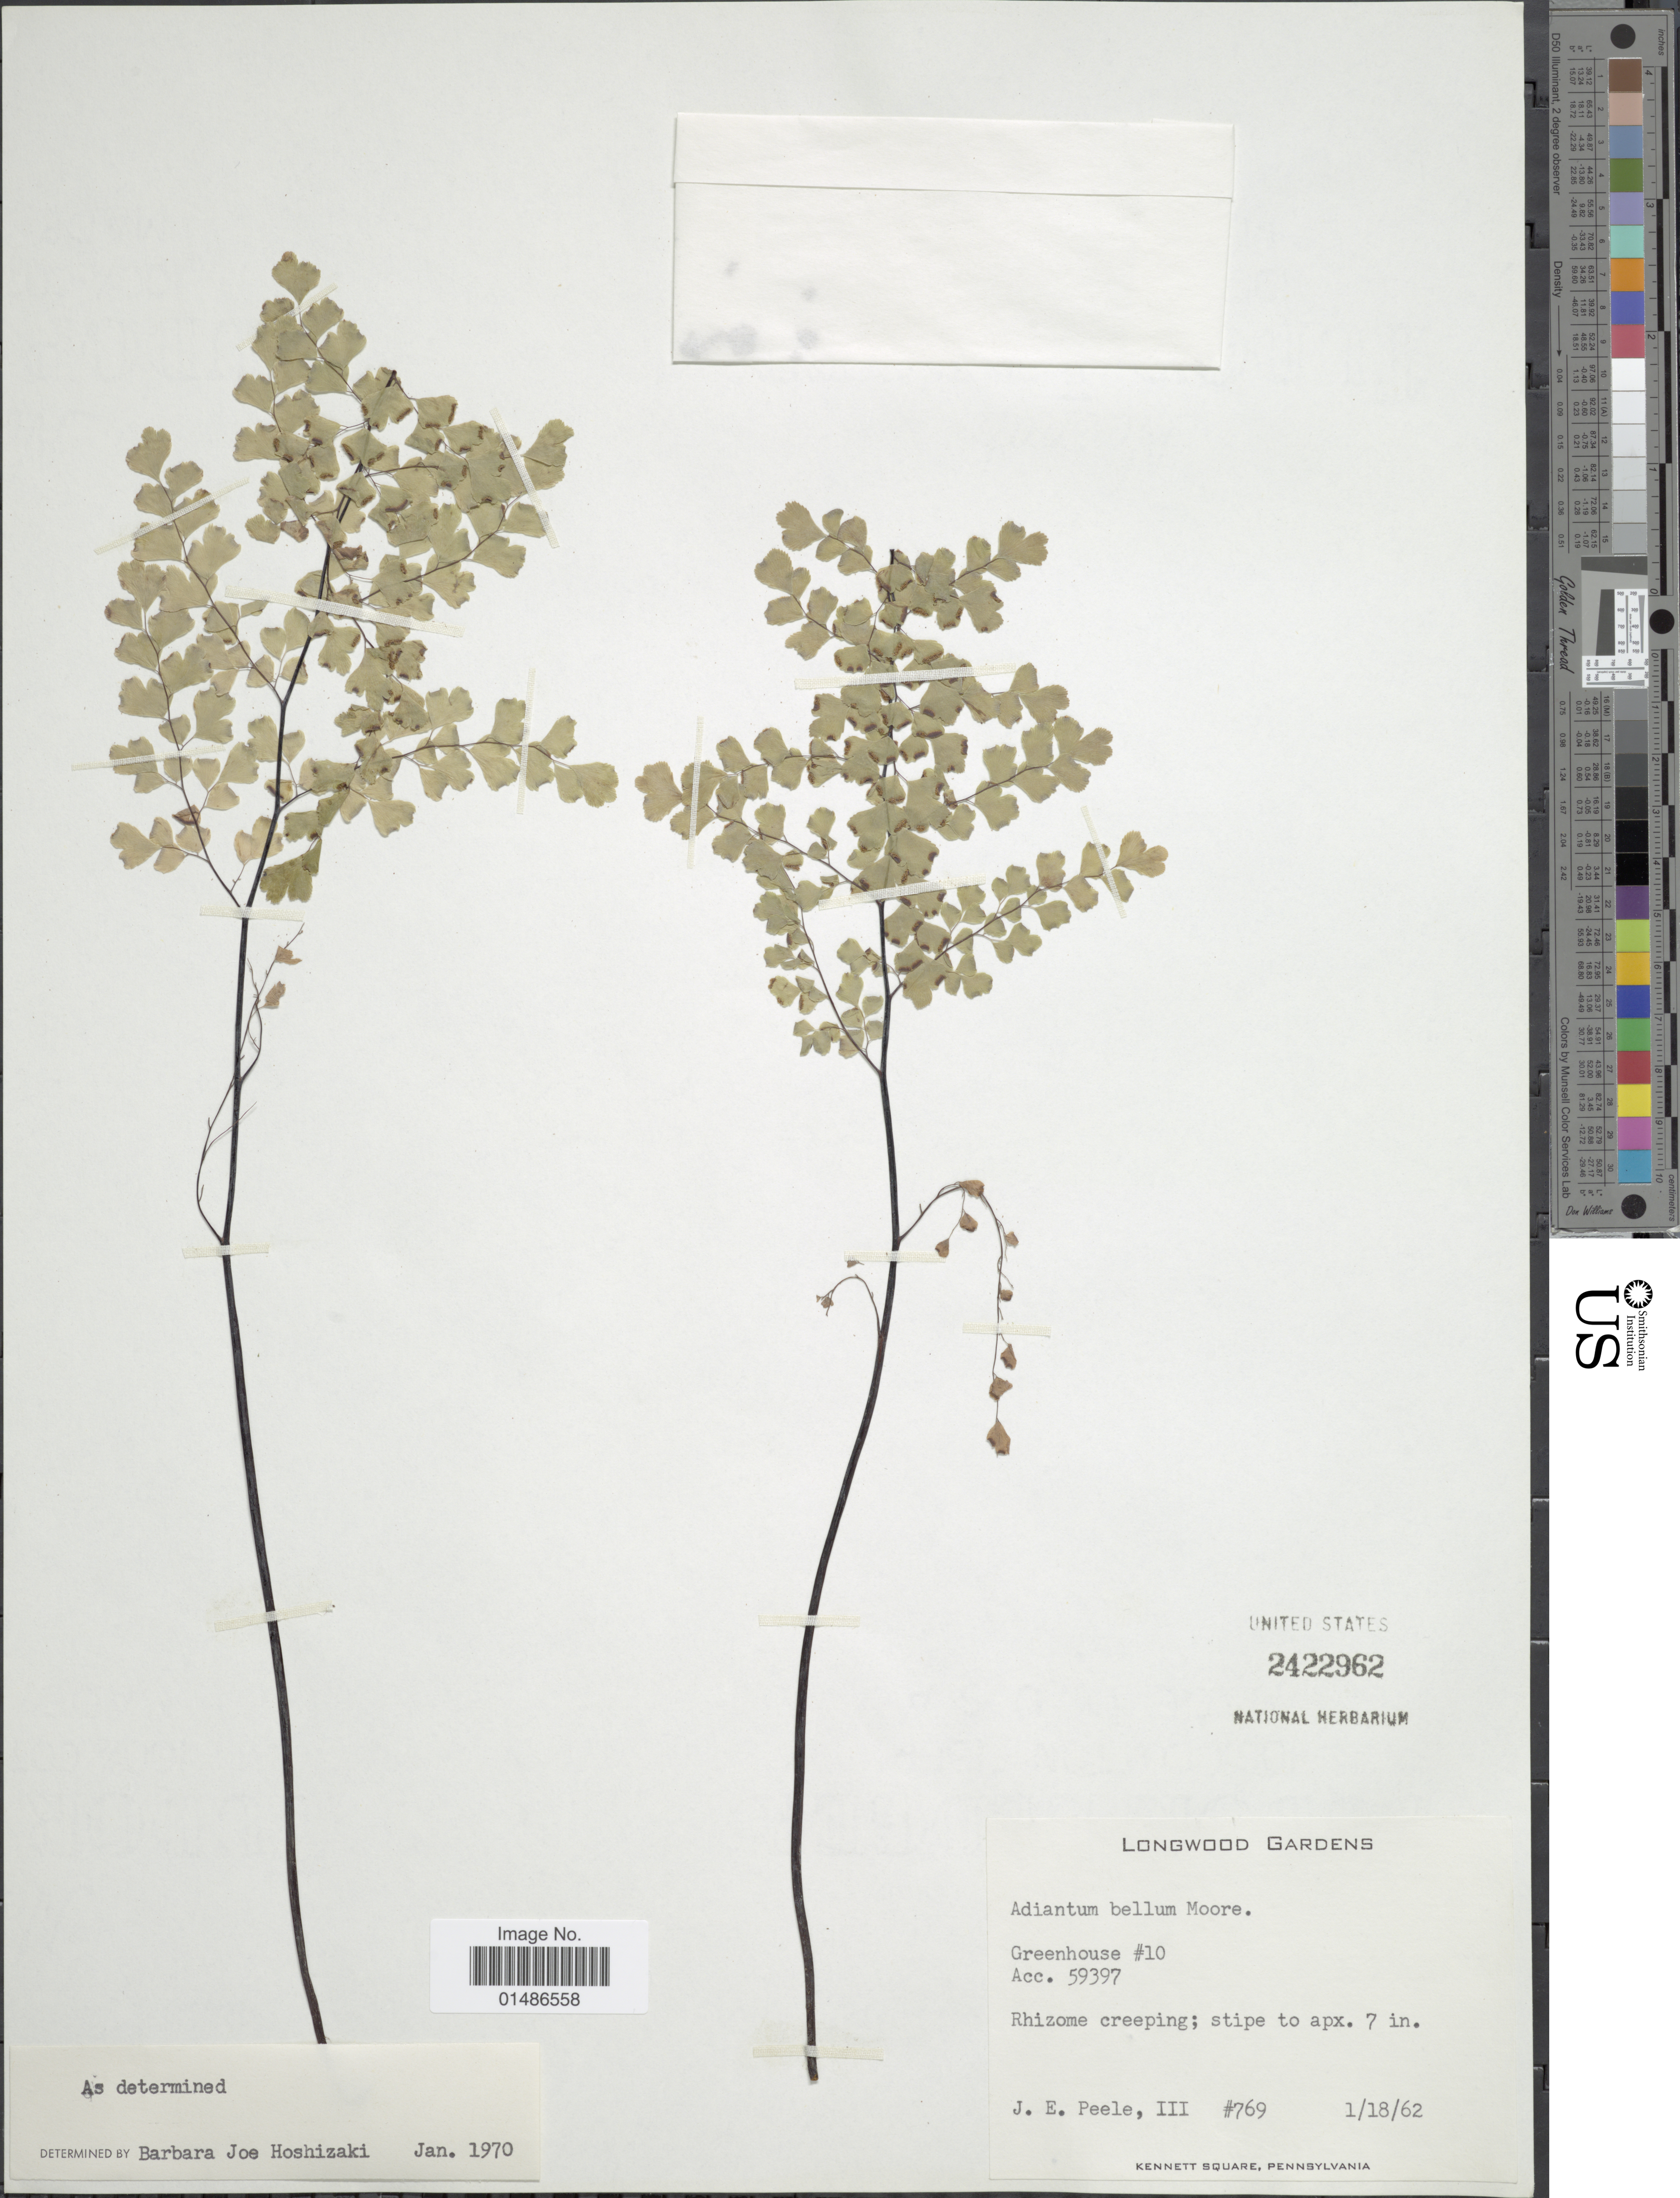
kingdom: Plantae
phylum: Tracheophyta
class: Polypodiopsida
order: Polypodiales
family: Pteridaceae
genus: Adiantum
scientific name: Adiantum bellum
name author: T. Moore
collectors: J. Peele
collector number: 769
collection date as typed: Transcribed d/m/y: 18/1/62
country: United States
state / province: Pennsylvania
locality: Longwood Gardens. Greenhouse #10. Acc. 59397.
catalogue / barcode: US 2422962